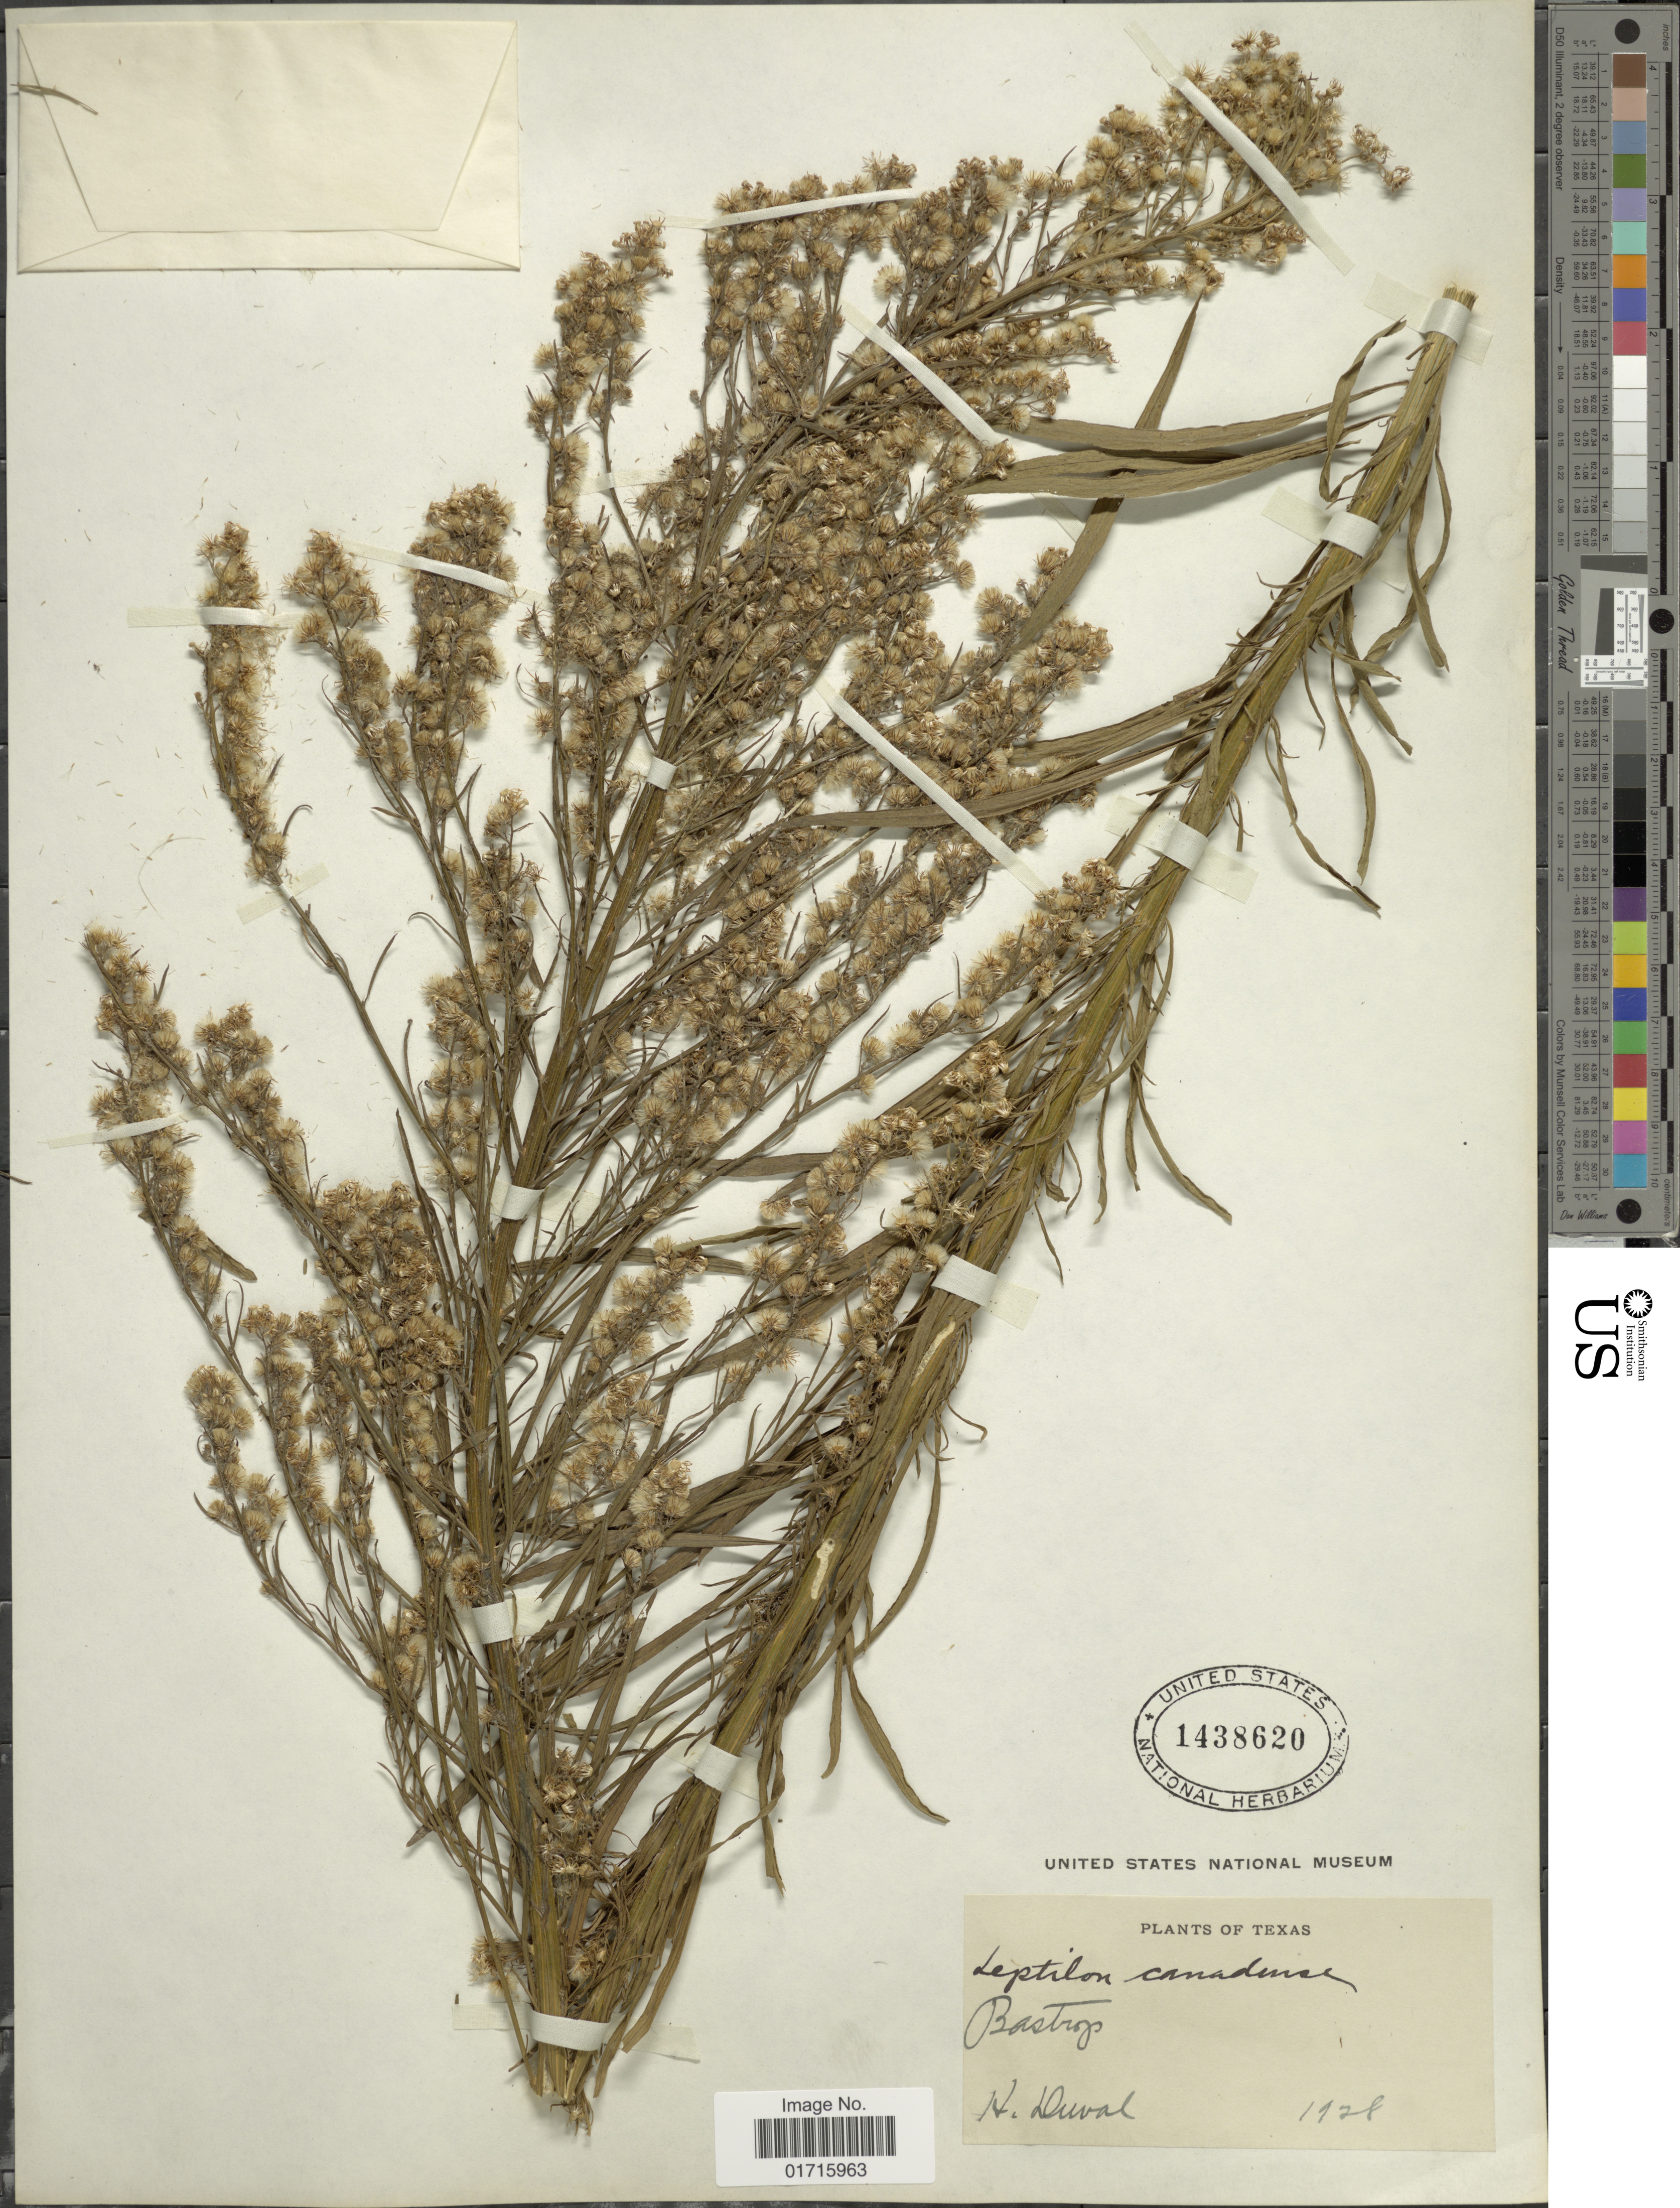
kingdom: Plantae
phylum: Tracheophyta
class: Magnoliopsida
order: Asterales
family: Asteraceae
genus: Conyza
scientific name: Conyza canadensis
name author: (L.) Cronq.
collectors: H. Duval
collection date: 1928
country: United States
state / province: Texas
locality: Bastrop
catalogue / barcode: US 1438620